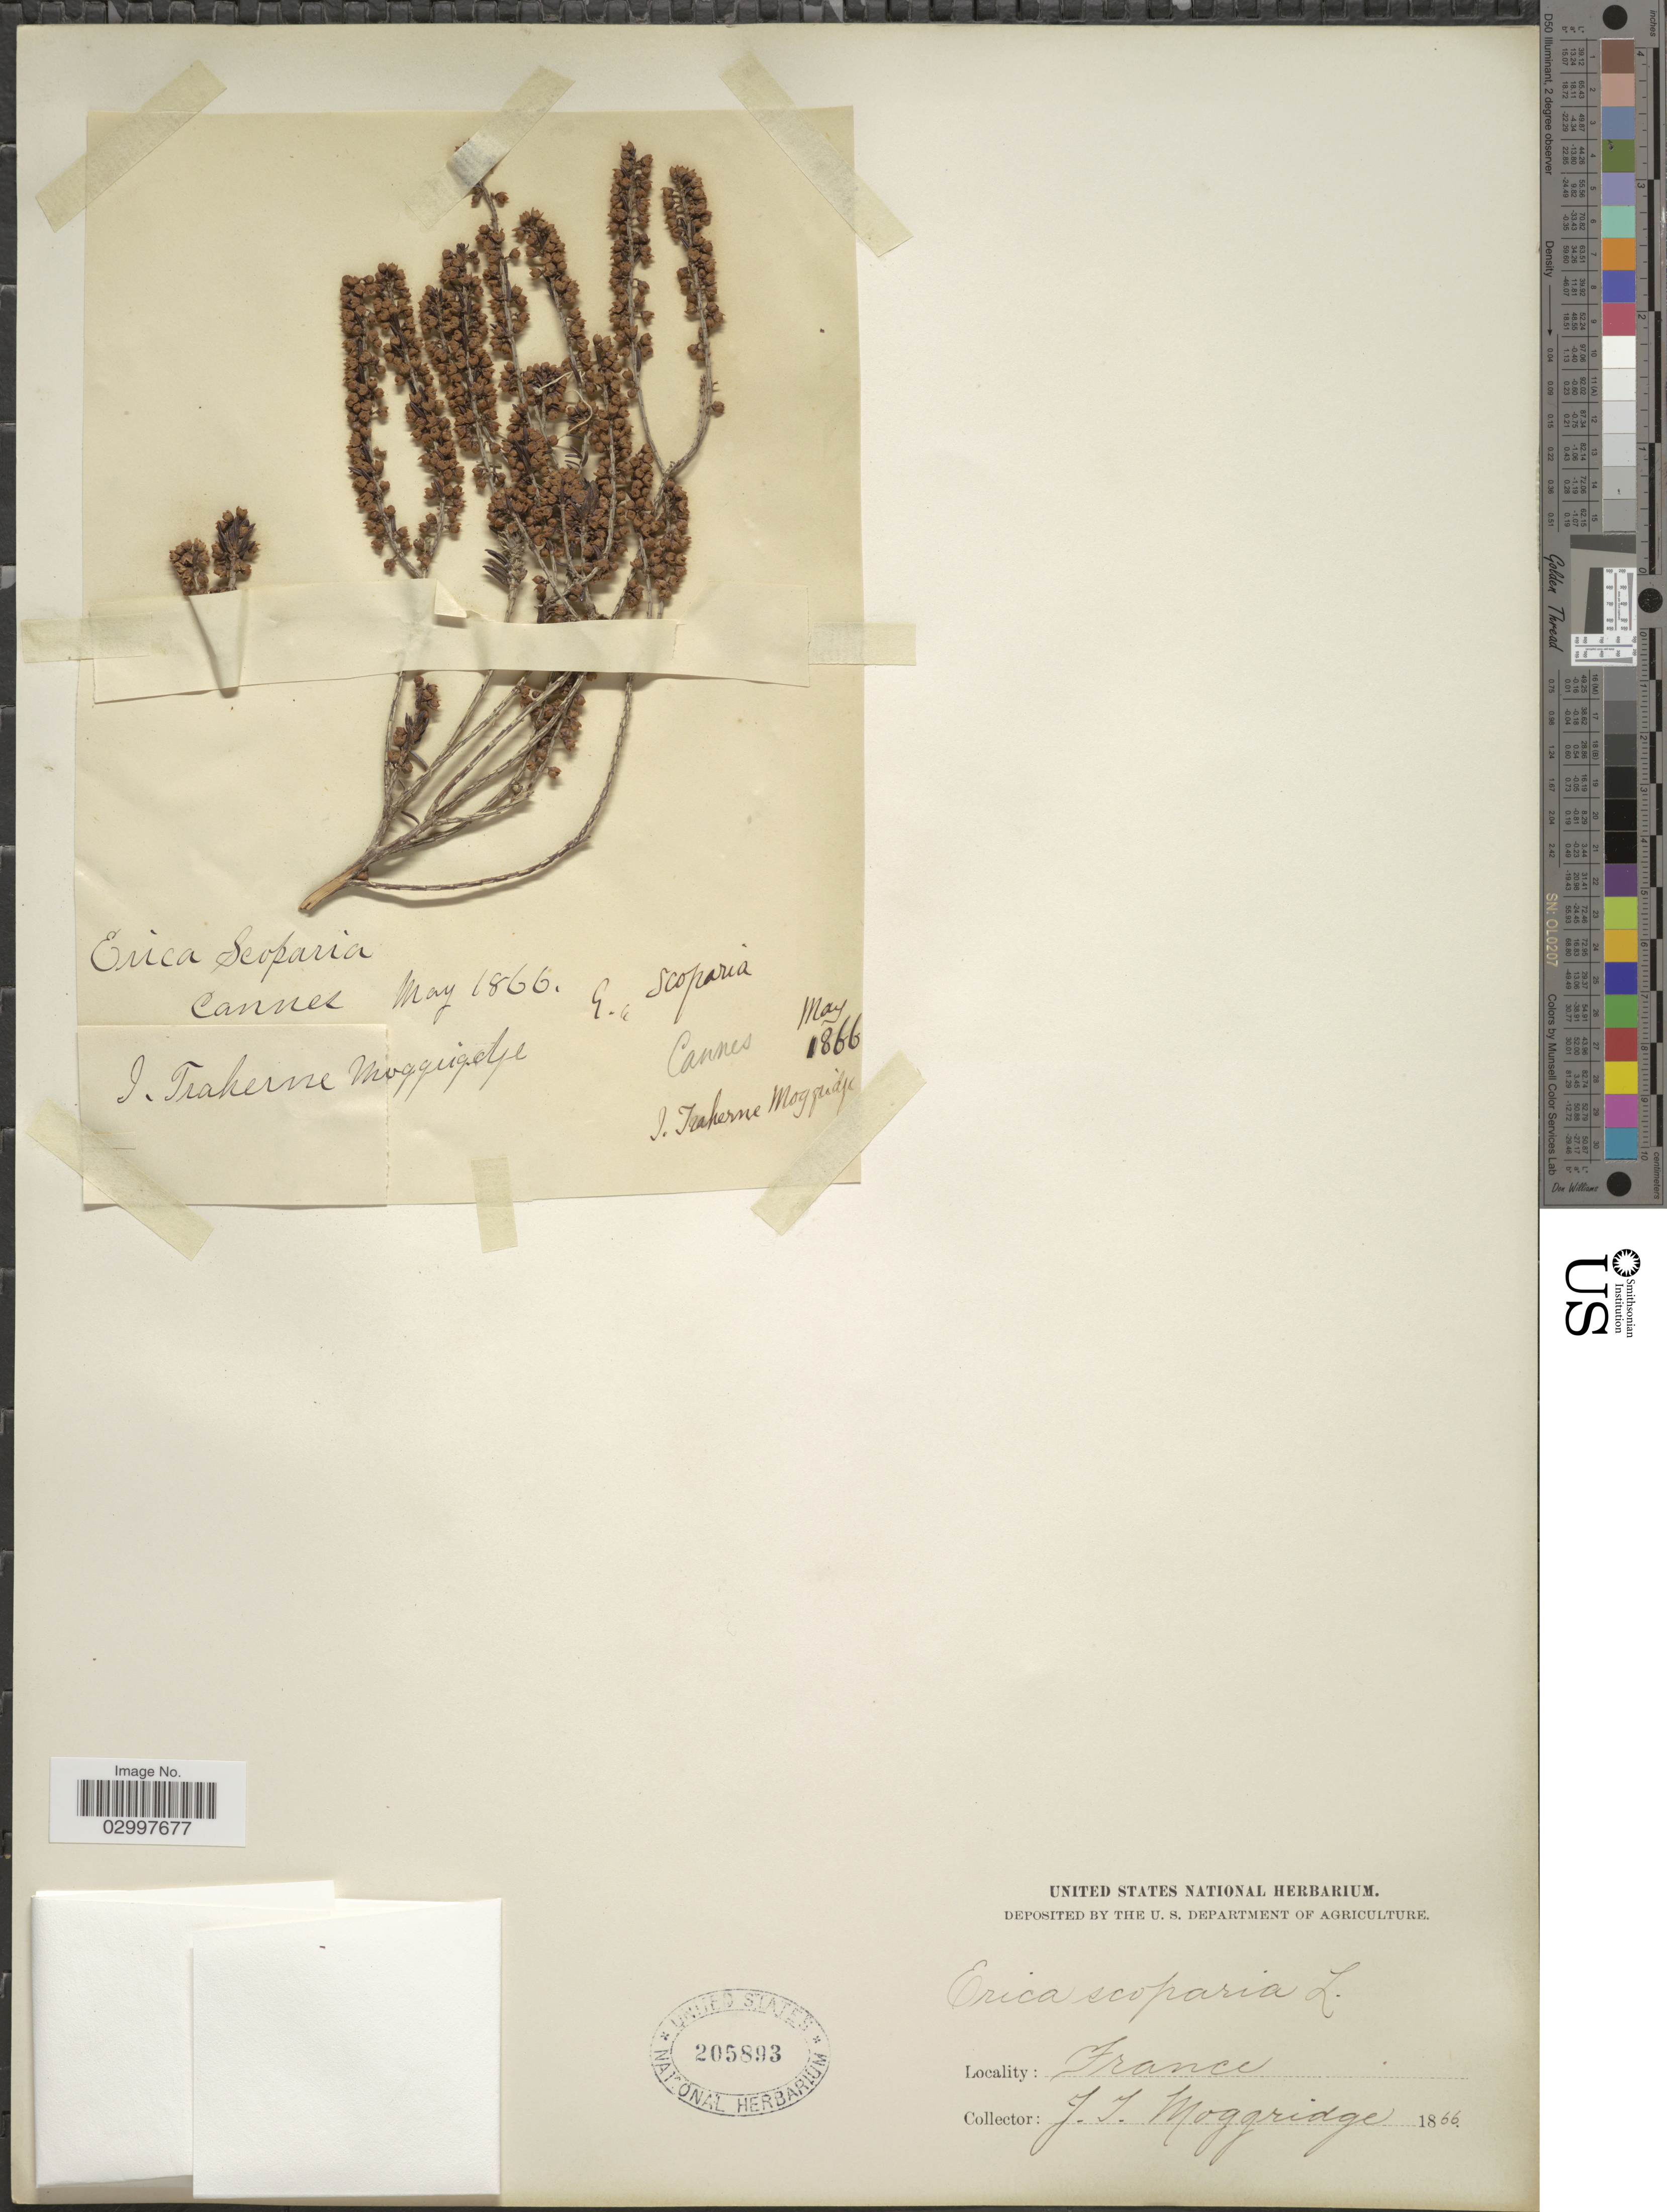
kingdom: Plantae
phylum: Tracheophyta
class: Magnoliopsida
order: Ericales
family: Ericaceae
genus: Erica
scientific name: Erica scoparia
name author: L.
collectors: J. T. Moggridge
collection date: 1866-05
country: France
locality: Cannes.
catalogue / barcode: US 205893